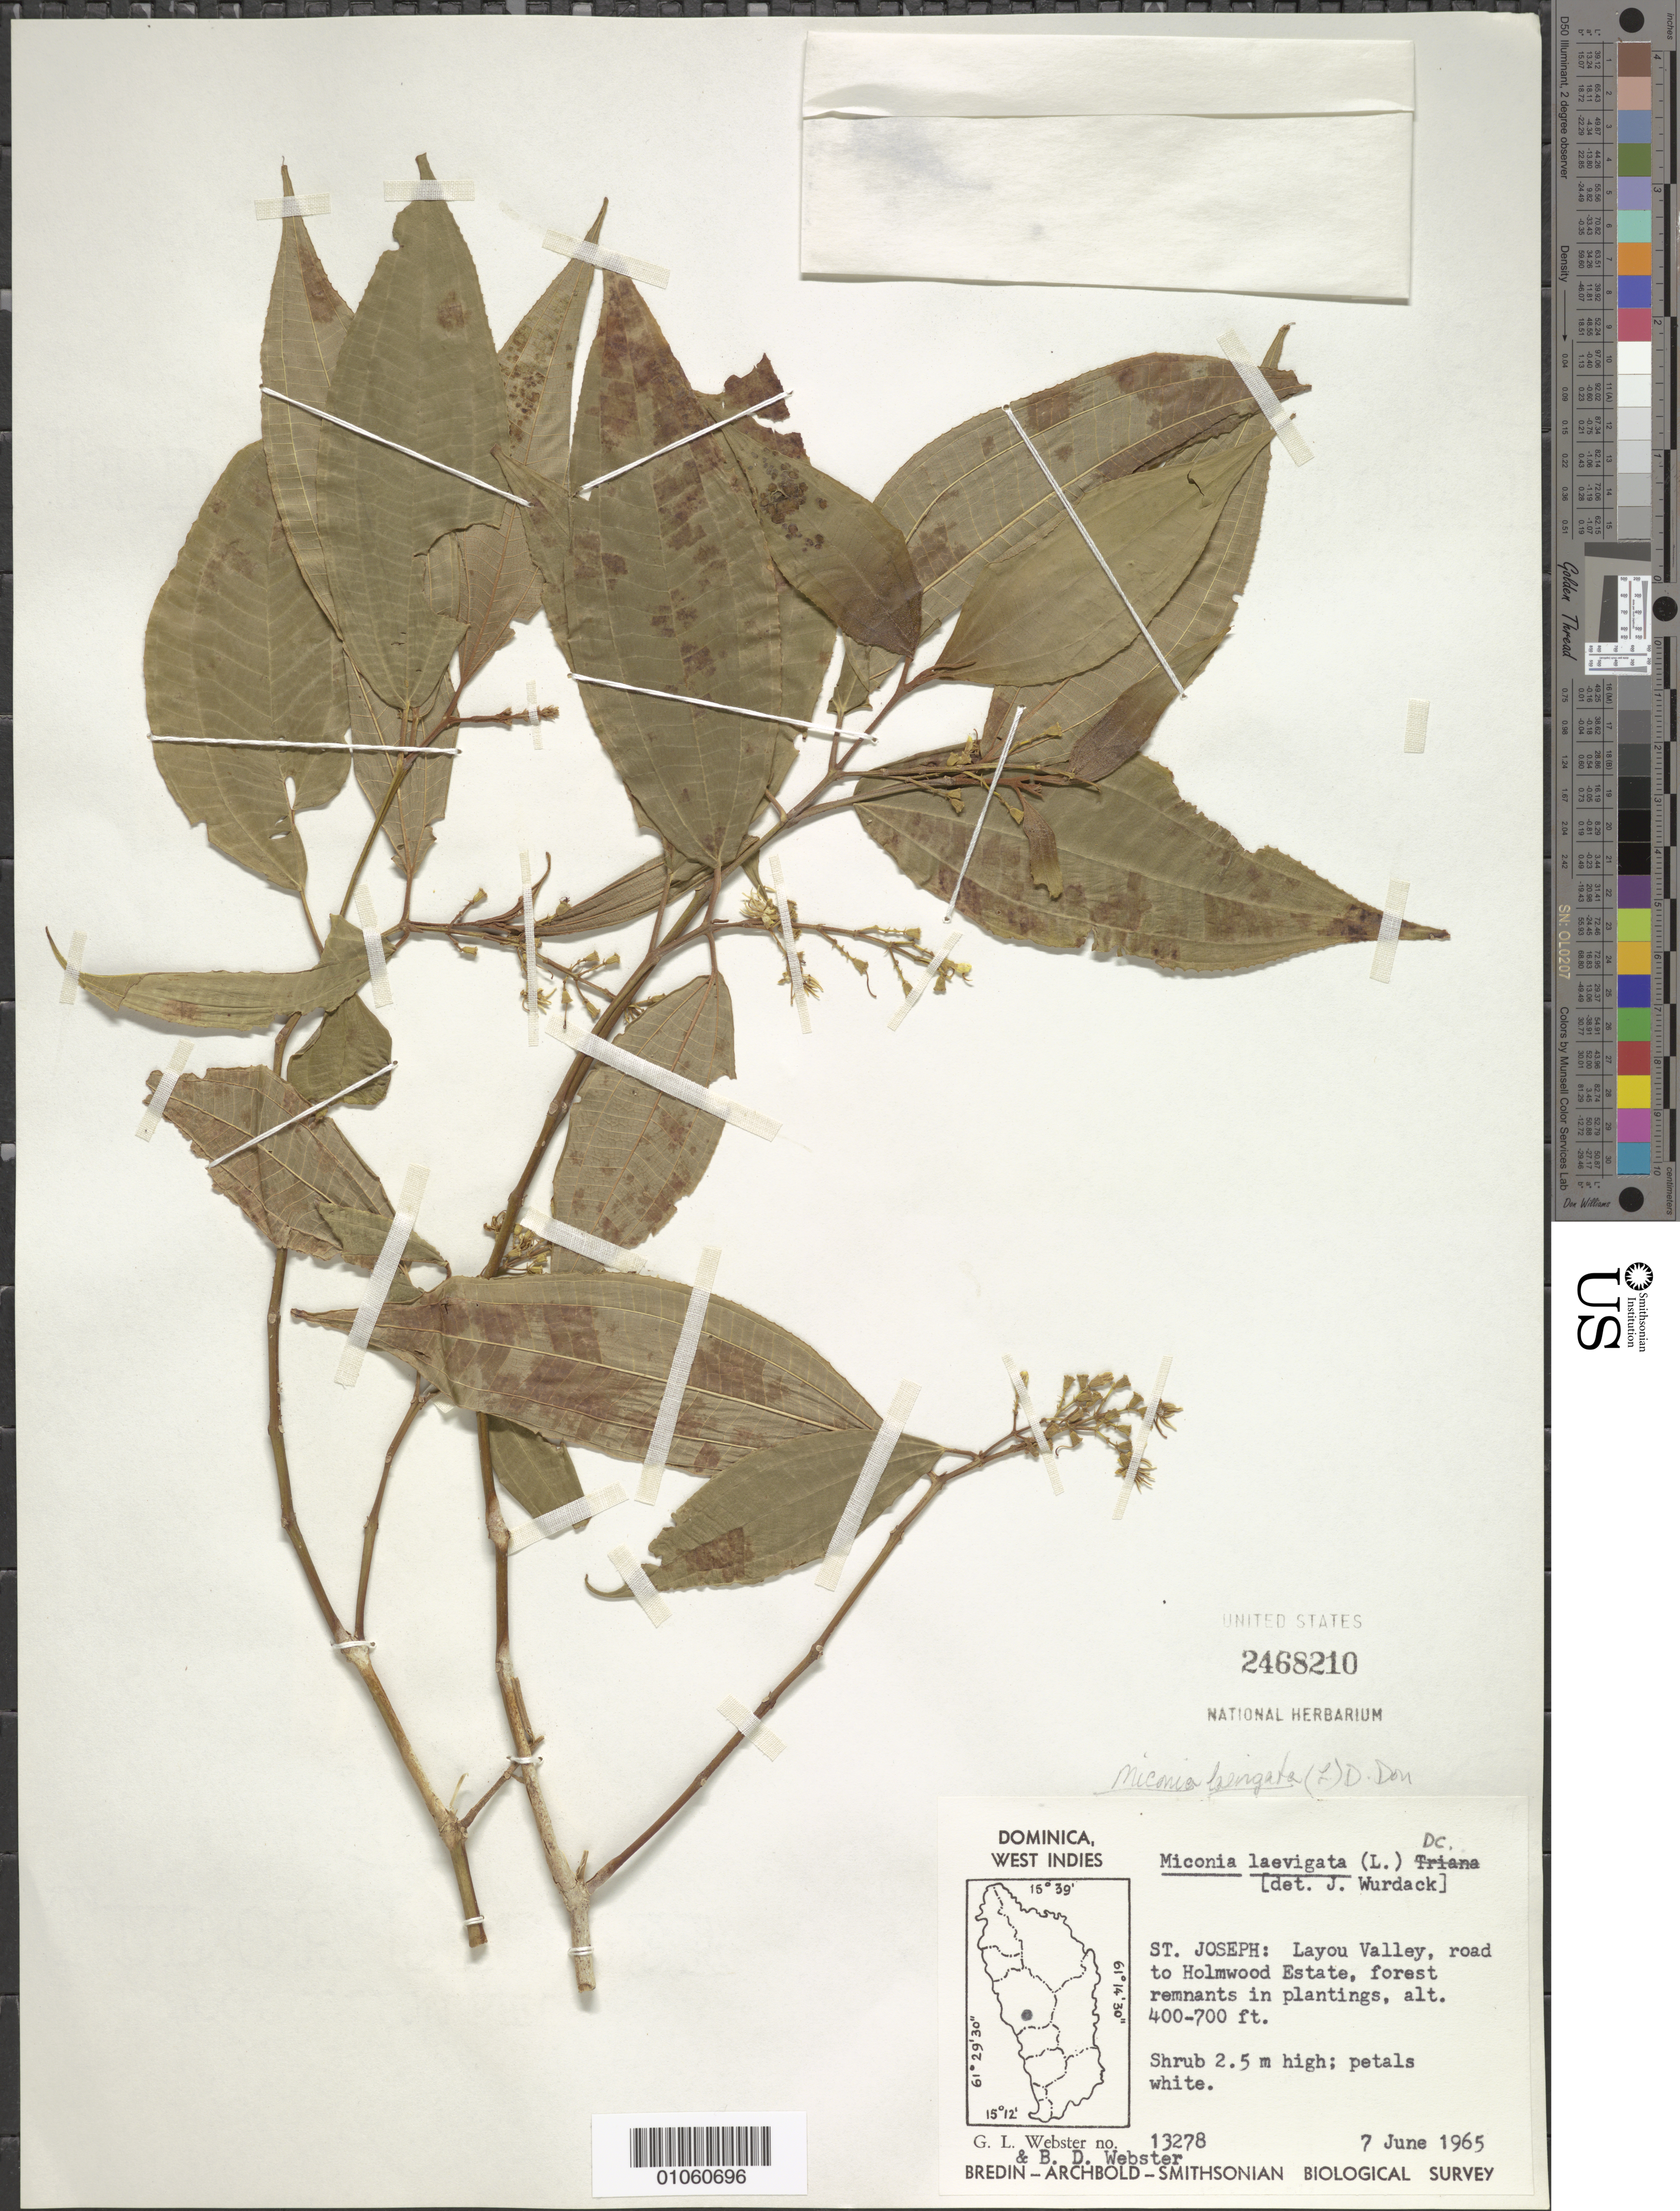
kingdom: Plantae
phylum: Tracheophyta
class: Magnoliopsida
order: Myrtales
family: Melastomataceae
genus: Miconia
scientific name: Miconia laevigata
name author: (L.) D. Don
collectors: G. L. Webster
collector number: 13278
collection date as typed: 07 Jun 1965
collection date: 1965-06-07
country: Dominica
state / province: St. Joseph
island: Dominica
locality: Layou Valley, road to Holmwood Estate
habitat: Forest remnants in plantings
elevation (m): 122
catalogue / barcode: US 2468210